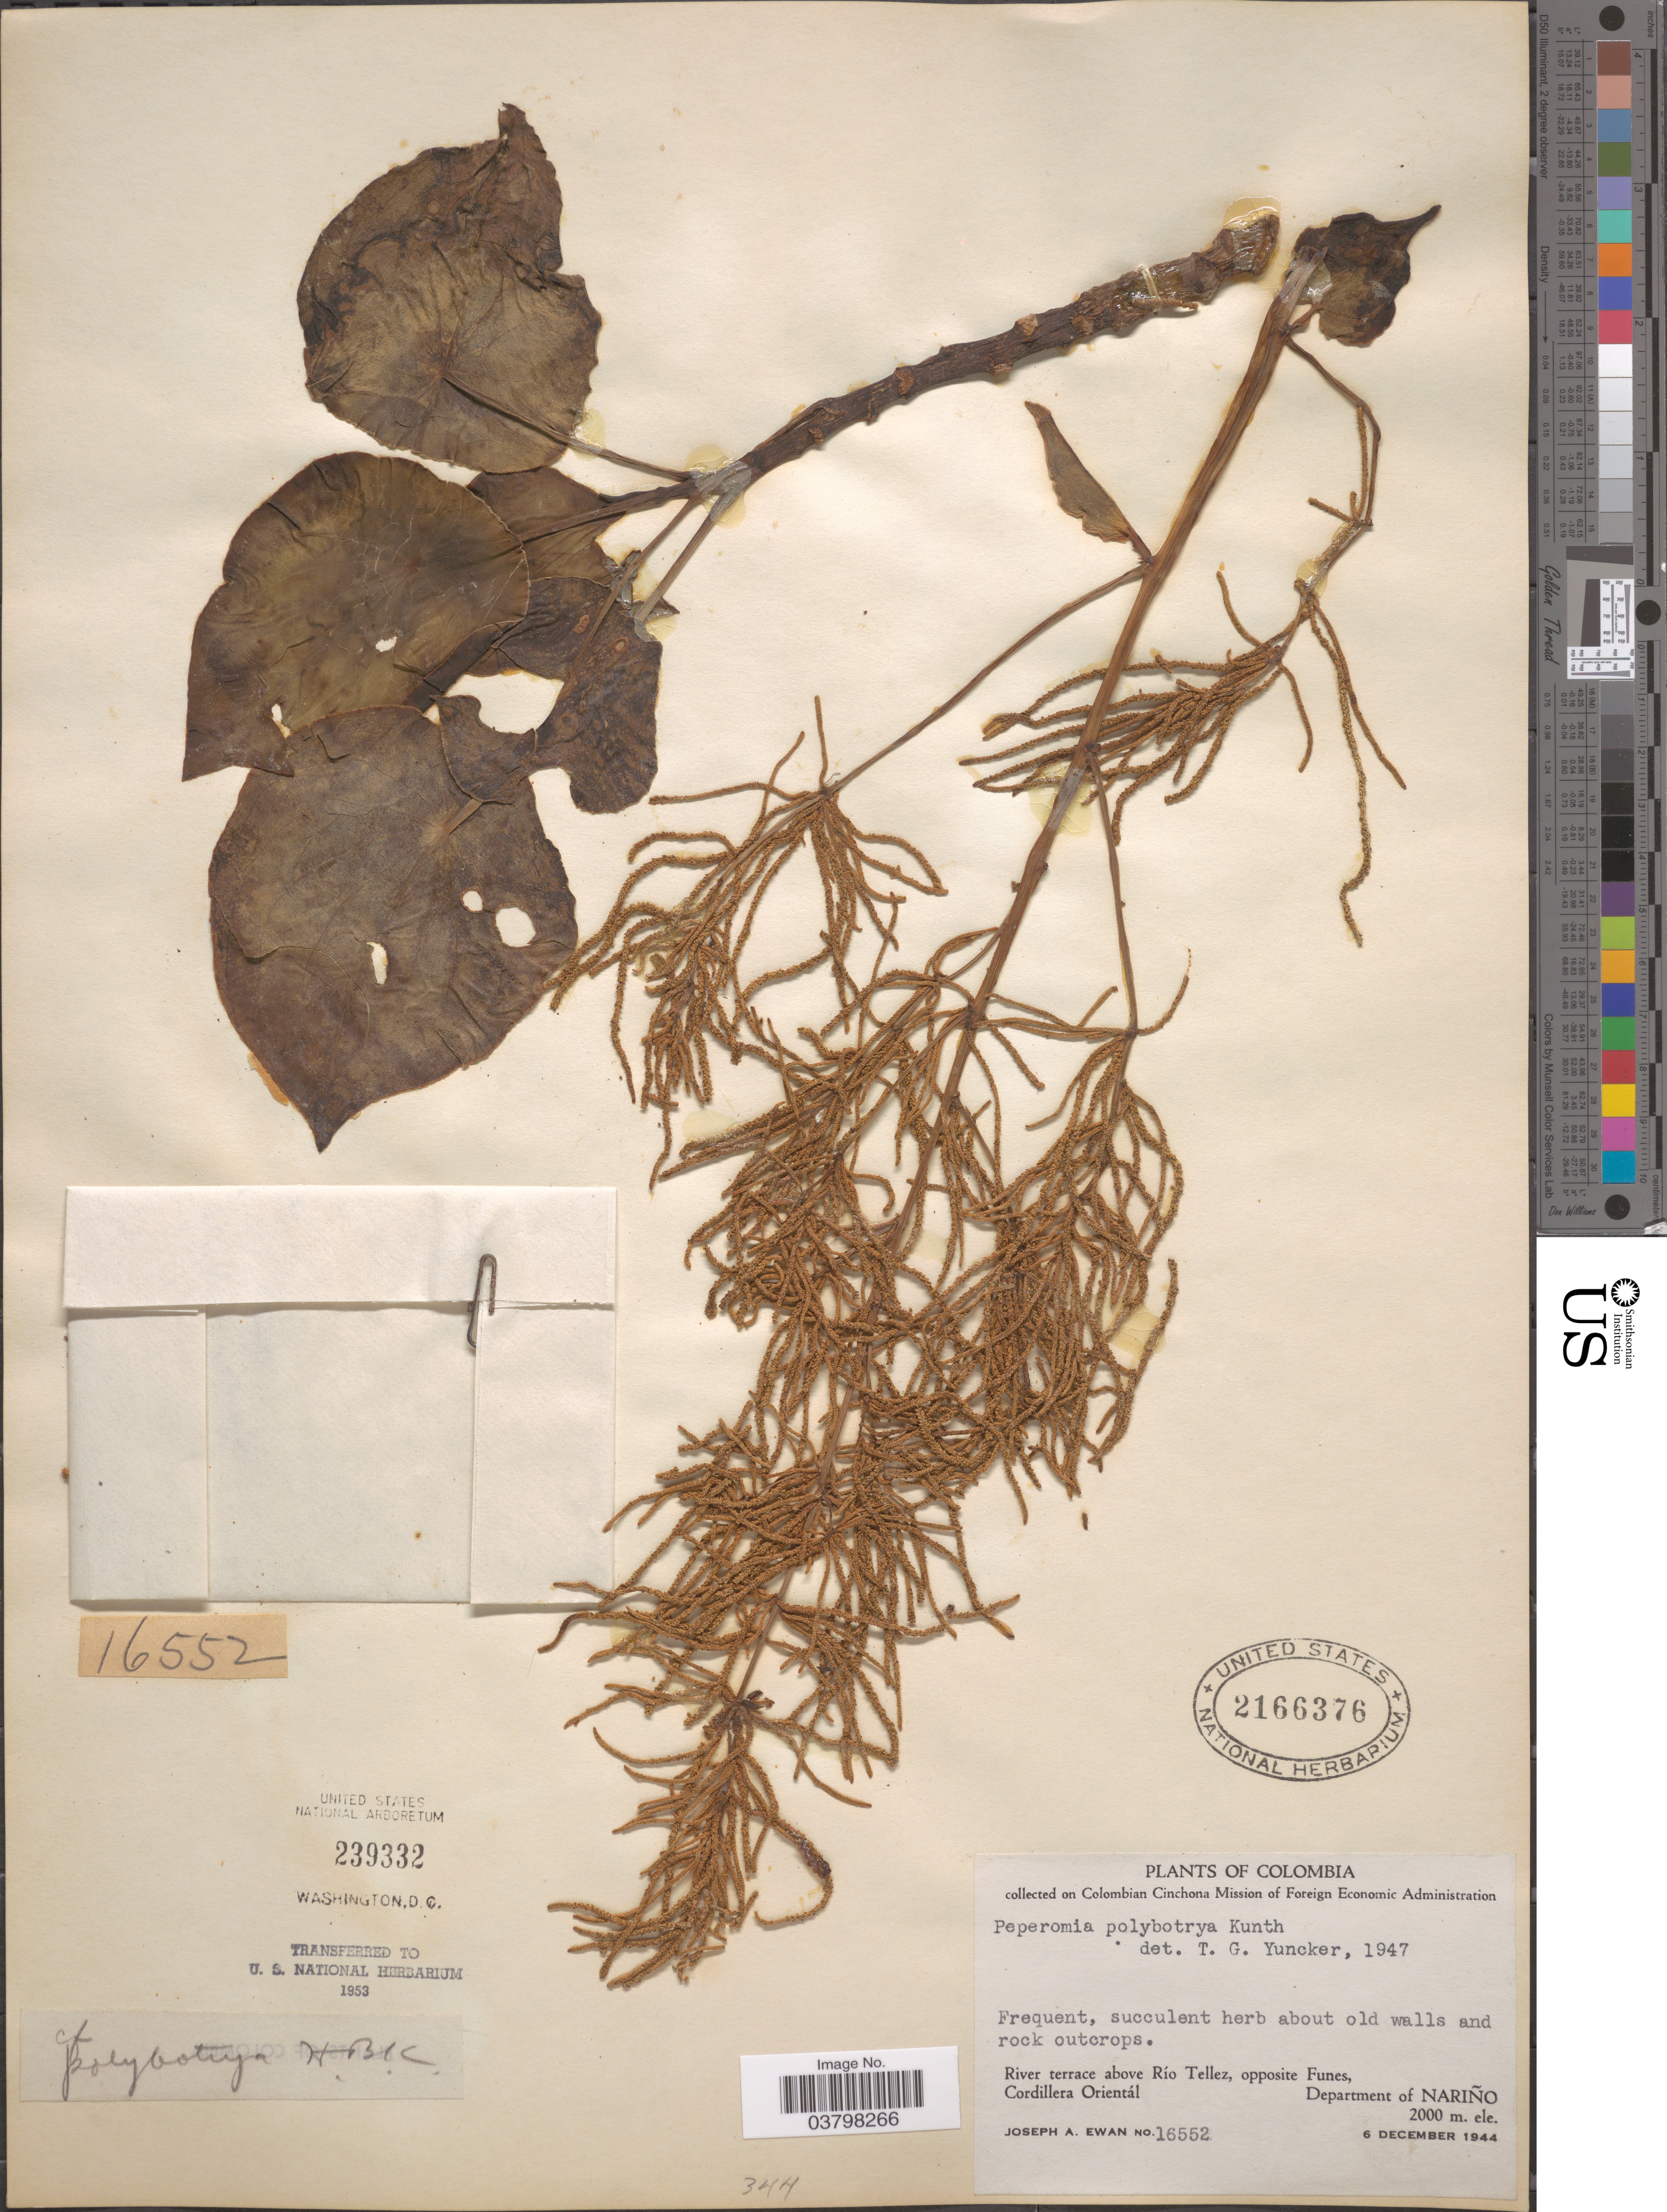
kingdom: Plantae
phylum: Tracheophyta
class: Magnoliopsida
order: Piperales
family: Piperaceae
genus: Peperomia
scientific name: Peperomia polybotrya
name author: Kunth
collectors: J. A. Ewan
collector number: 16552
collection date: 1944-12-06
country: Colombia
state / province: Nariño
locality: On Colombian Cinchona Mission of Foreign Economic Administration [unsure placement] River terrace above Río Tellez, opposite Funes, Cordillera Orientál. Department of Nariño.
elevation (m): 2000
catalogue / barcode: US 2166376